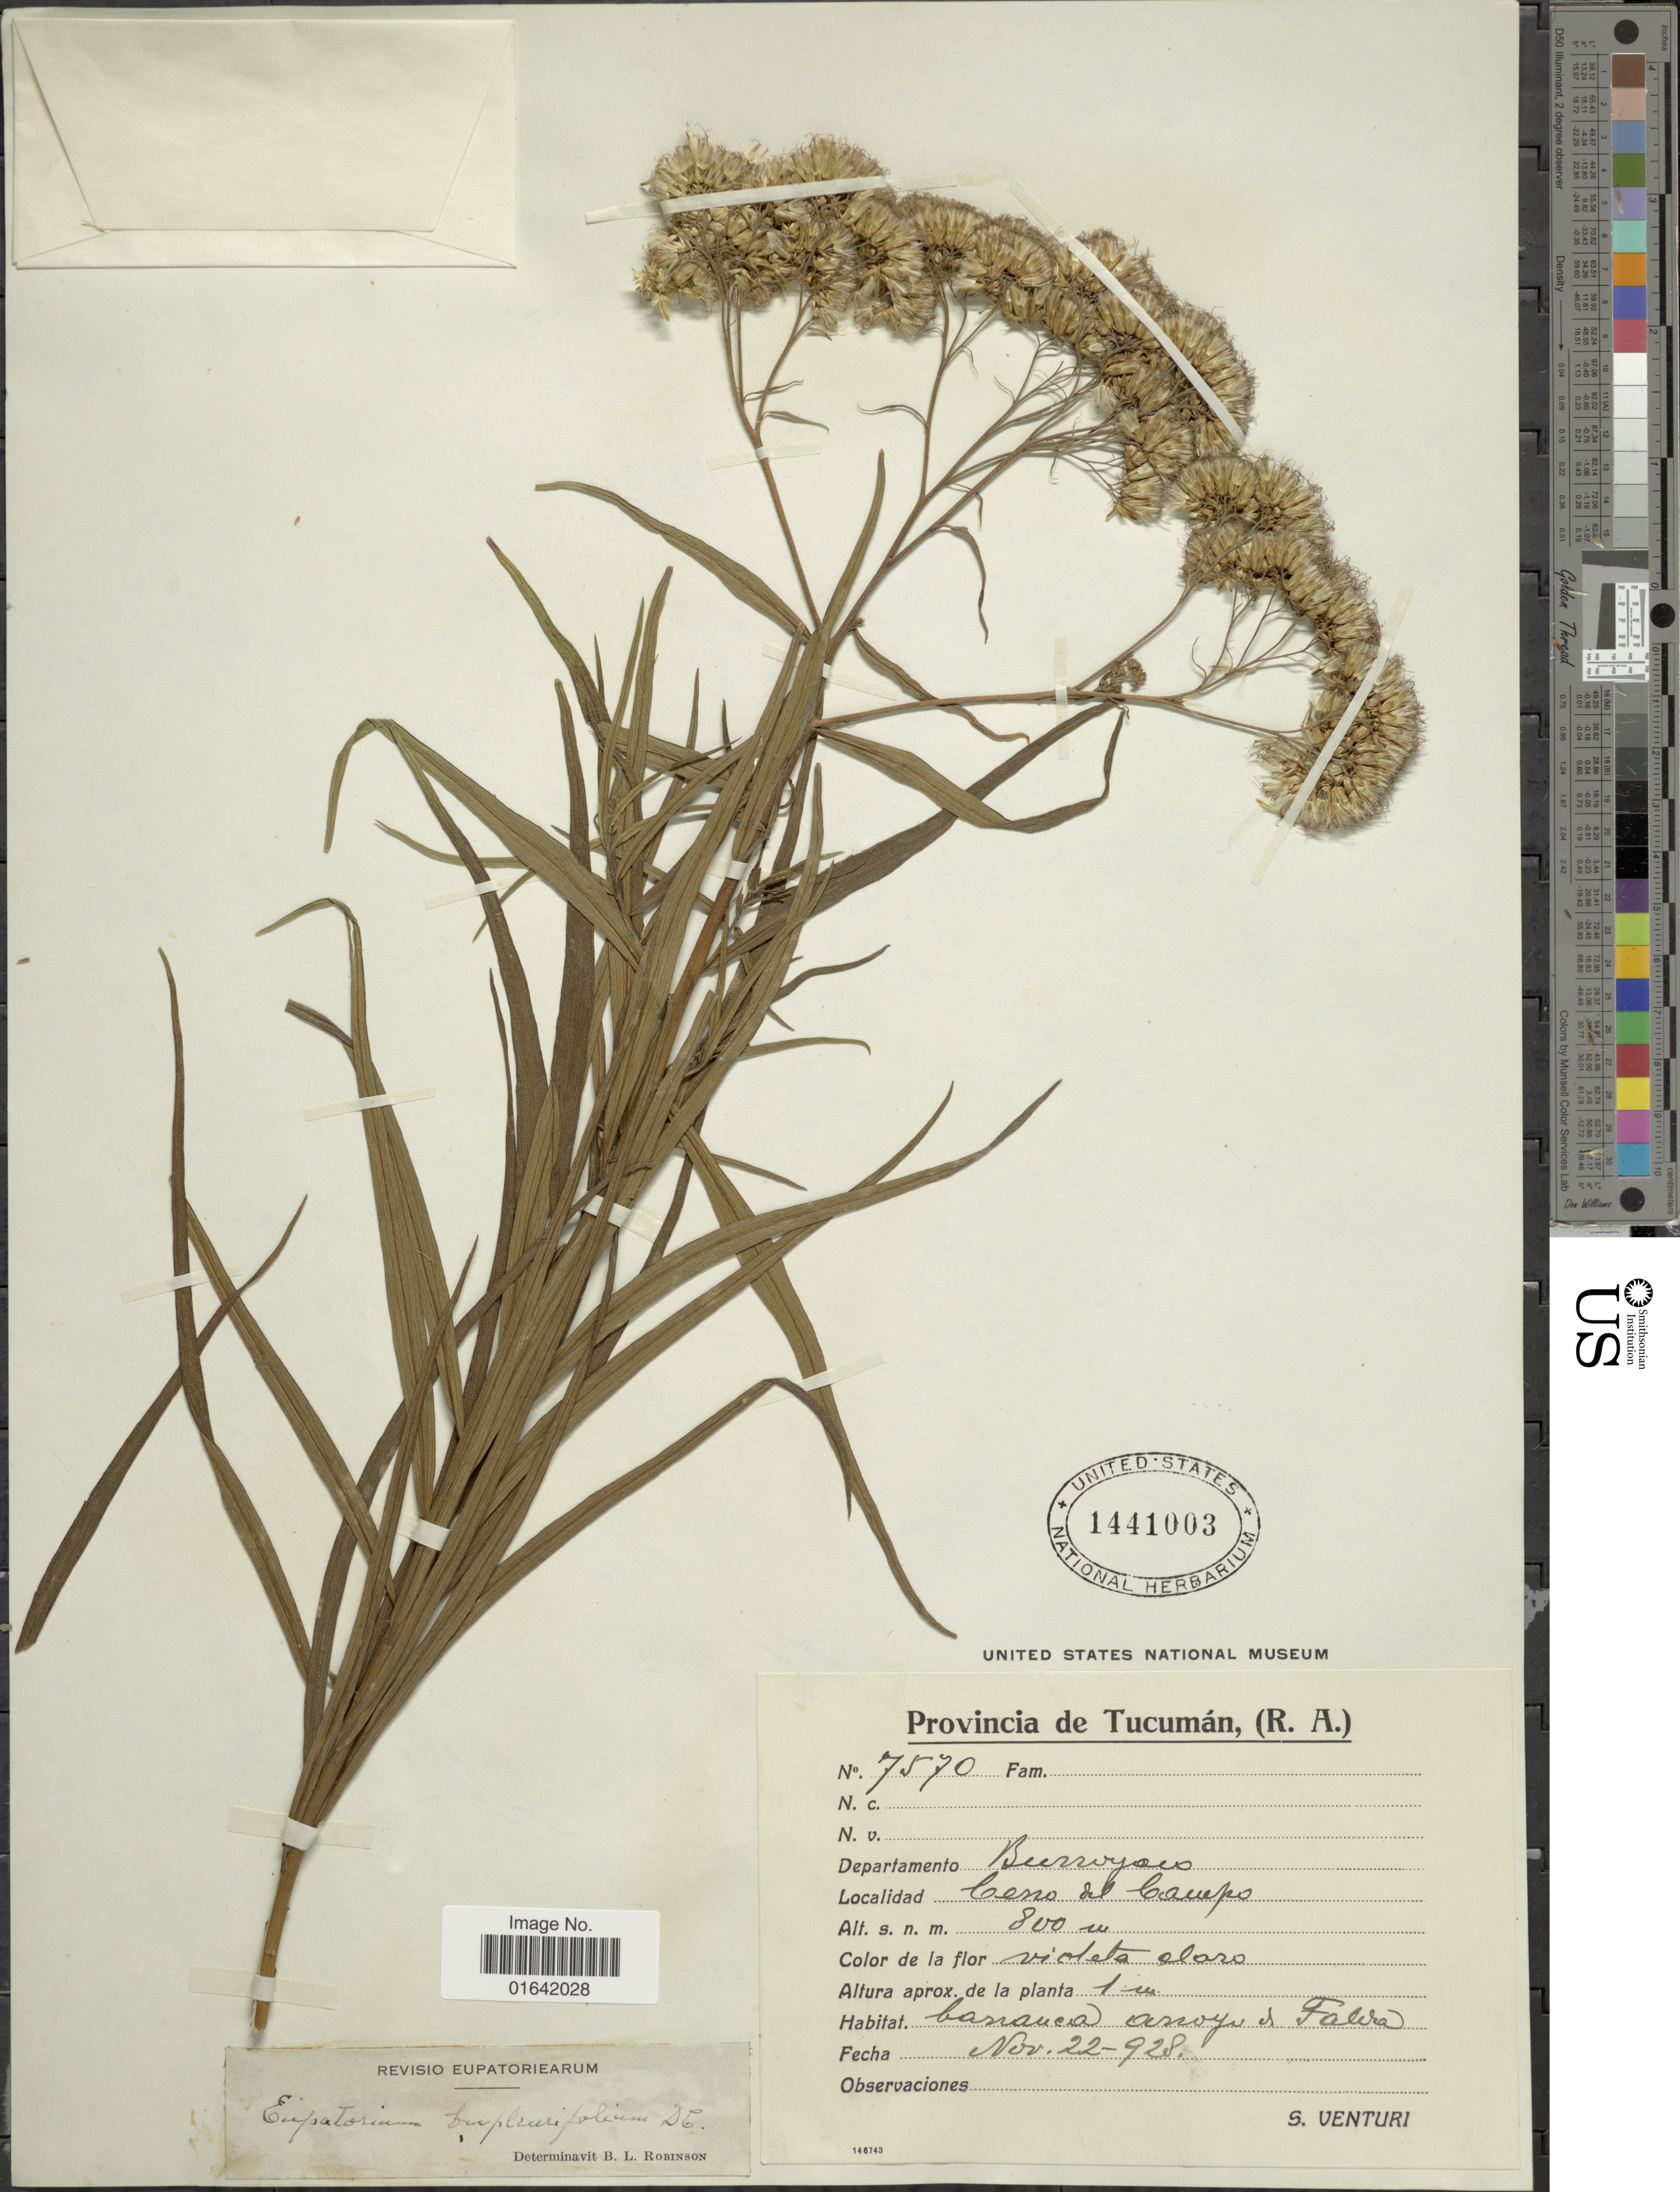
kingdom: Plantae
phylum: Tracheophyta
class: Magnoliopsida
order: Asterales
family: Asteraceae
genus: Campovassouria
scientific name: Campovassouria bupleurifolia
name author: (DC.) R.M. King & H. Rob.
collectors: S. Venturi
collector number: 7570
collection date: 1928-11-22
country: Argentina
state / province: Tucuman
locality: (R.A.), Departamento Burroyaco, Cerro del Campo.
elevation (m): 800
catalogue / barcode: US 1441003